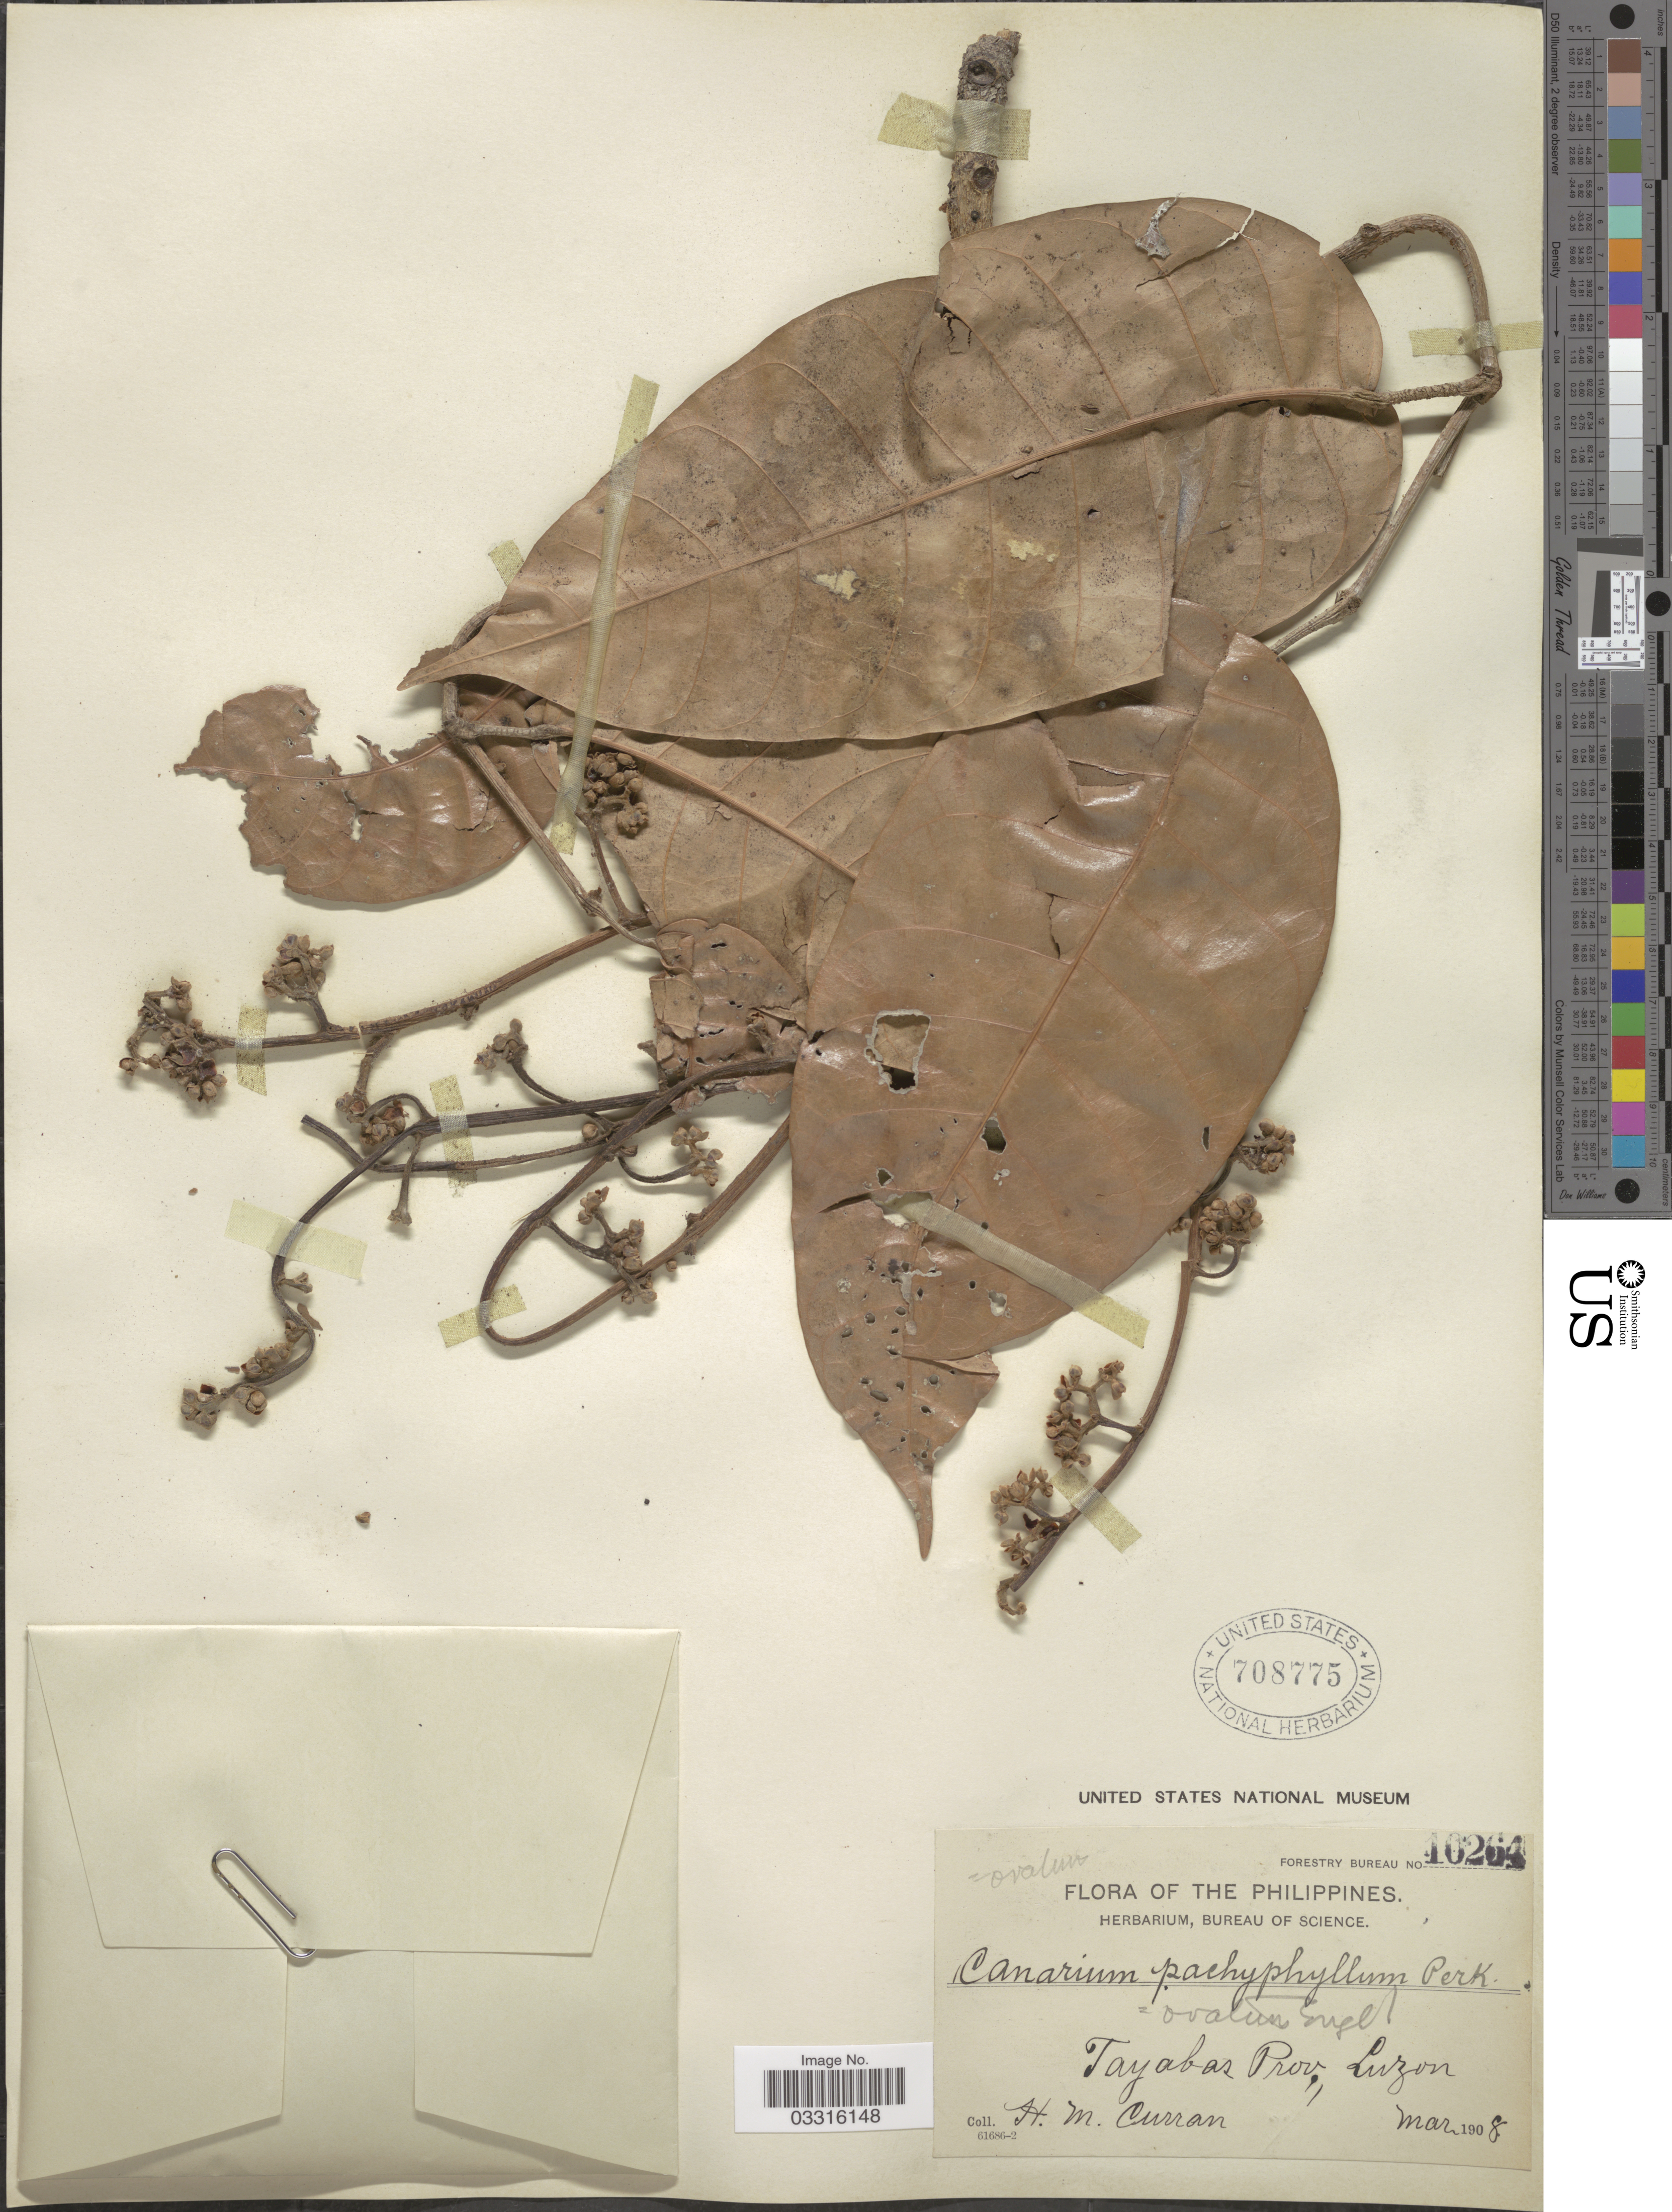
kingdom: Plantae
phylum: Tracheophyta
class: Magnoliopsida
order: Sapindales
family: Burseraceae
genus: Canarium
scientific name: Canarium ovatum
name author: Engl.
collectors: H. M. Curran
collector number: Forestry Bureau 10264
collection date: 1908-03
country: Philippines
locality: Tayabas Prov., Luzon.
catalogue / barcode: US 708775